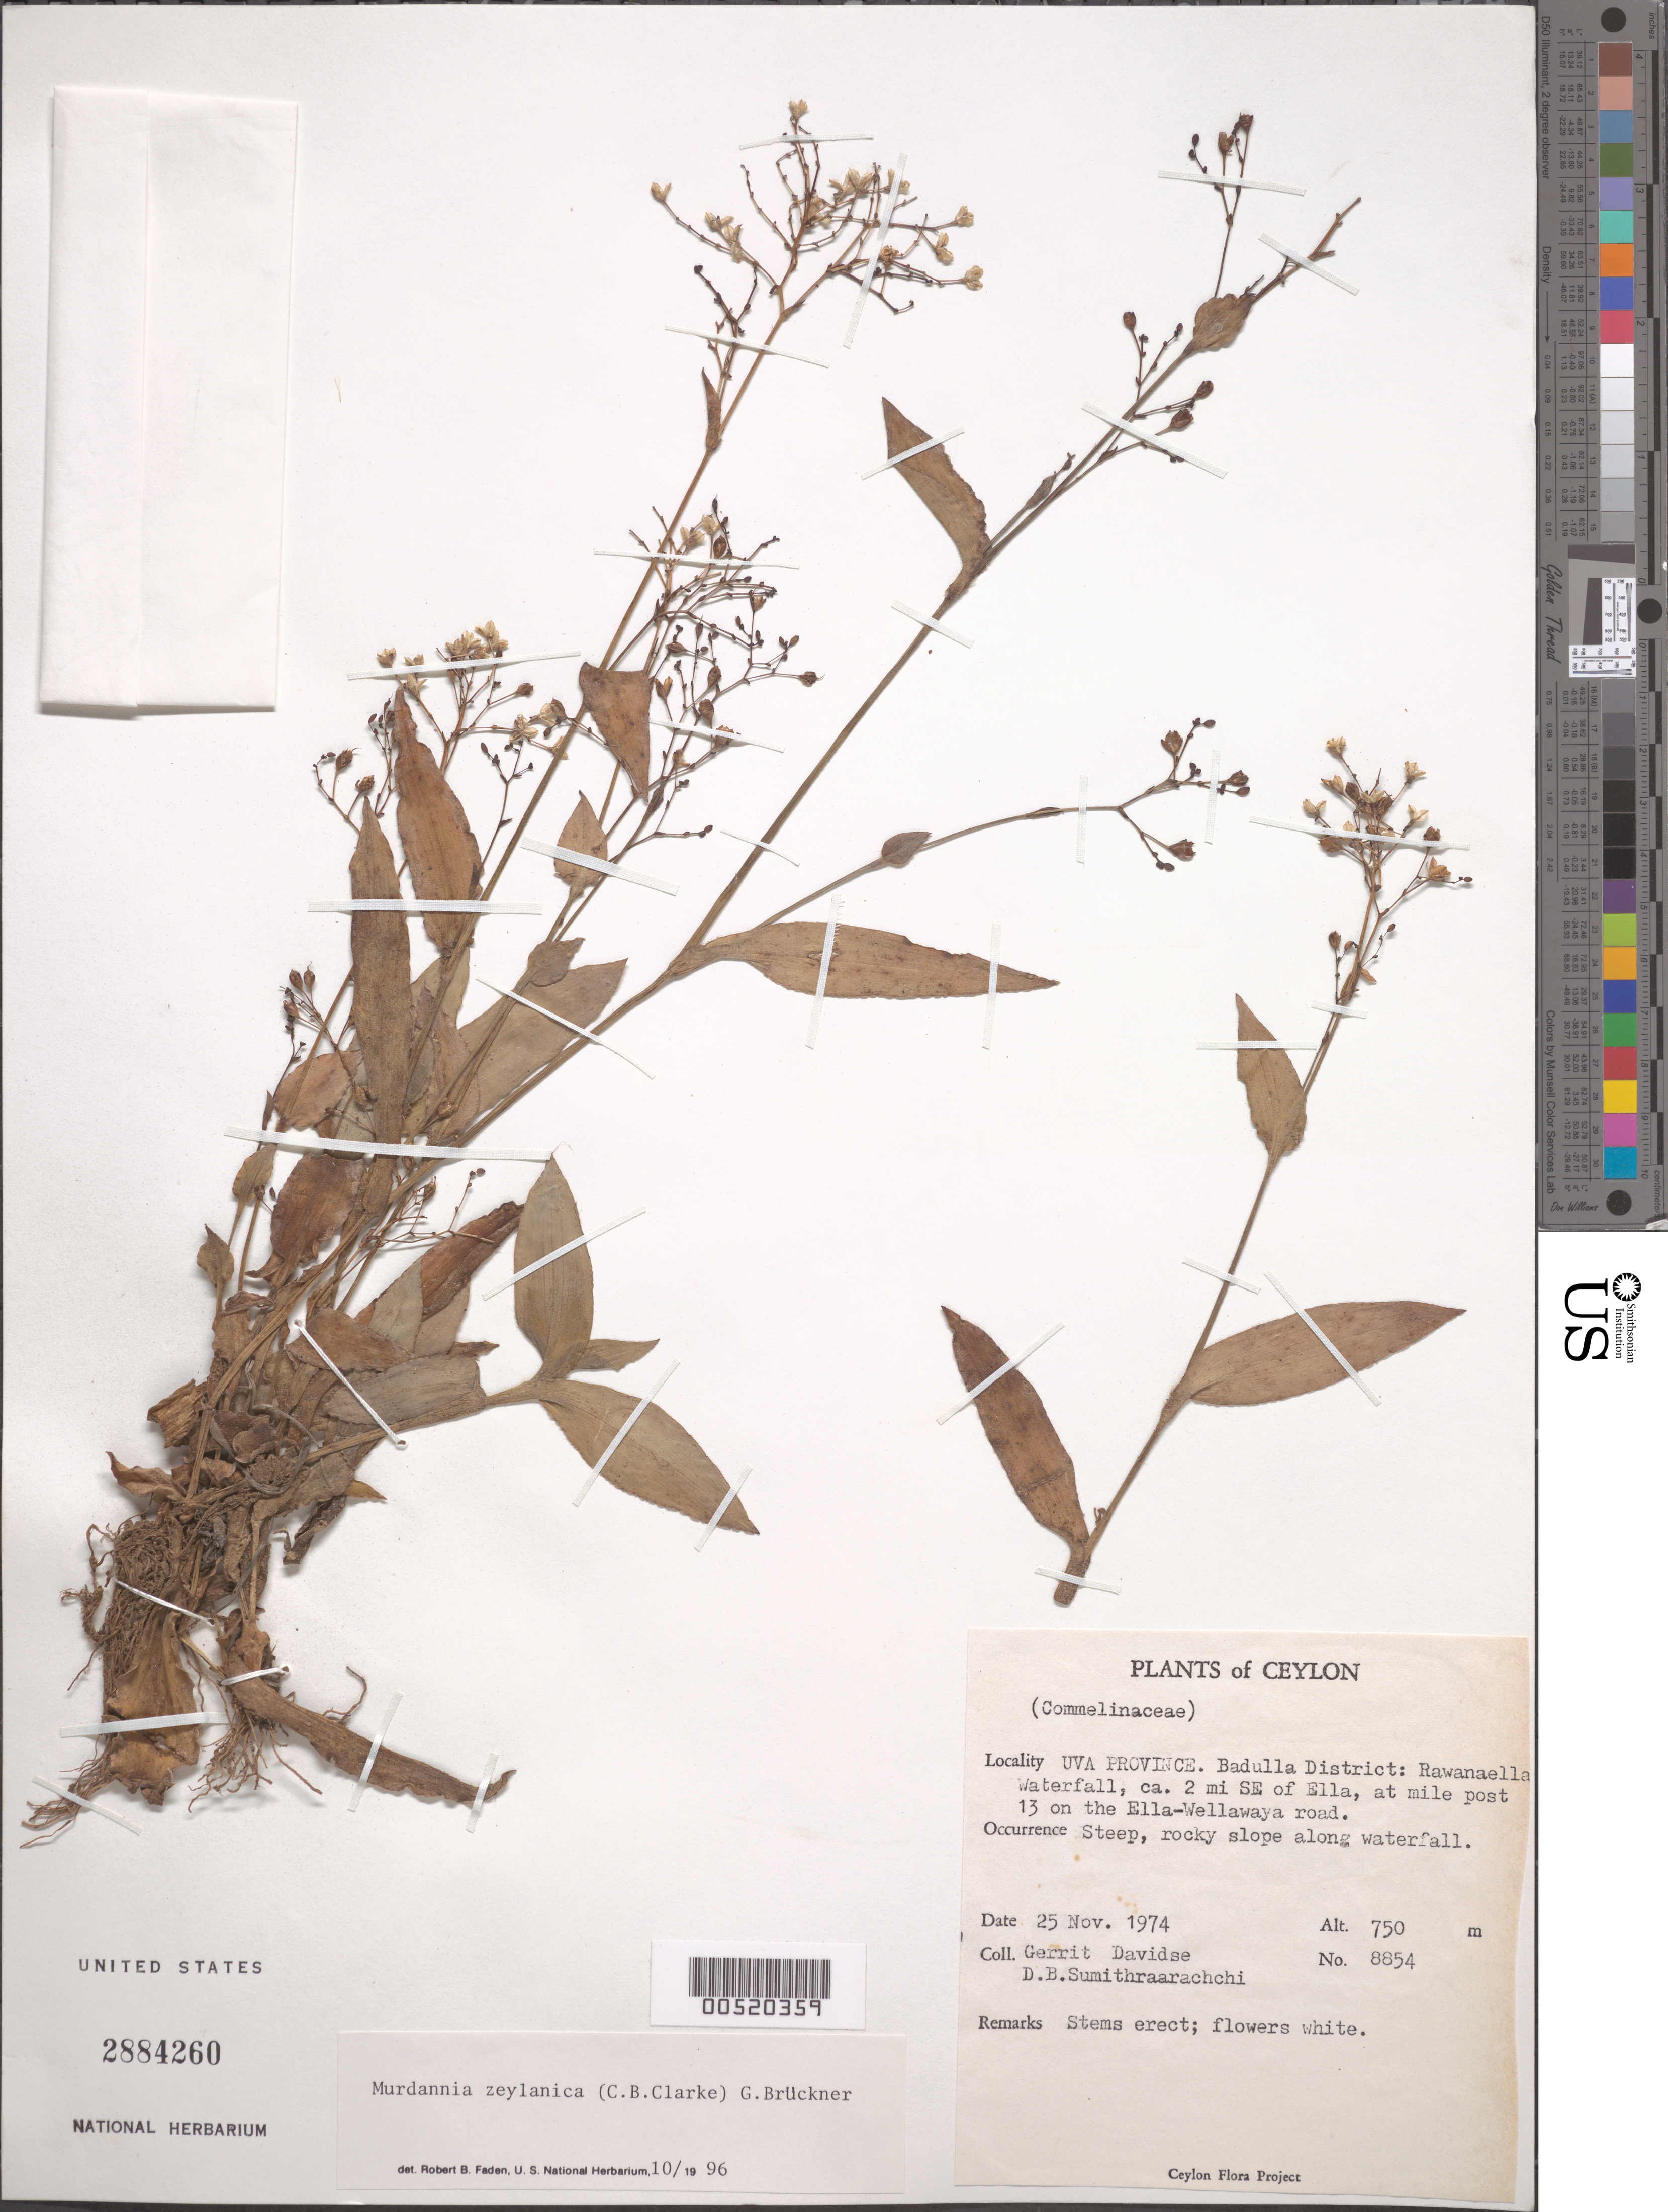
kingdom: Plantae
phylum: Tracheophyta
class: Liliopsida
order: Commelinales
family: Commelinaceae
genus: Murdannia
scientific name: Murdannia zeylanica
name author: (C.B. Clarke) G. Brückn.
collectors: G. Davidse & D. B. Sumithraarachchi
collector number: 8854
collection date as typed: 25 Nov 1974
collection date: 1974-11-25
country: Sri Lanka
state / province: Uva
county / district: Badulla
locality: Rawanaella waterfall, se of ella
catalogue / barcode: US 2884260